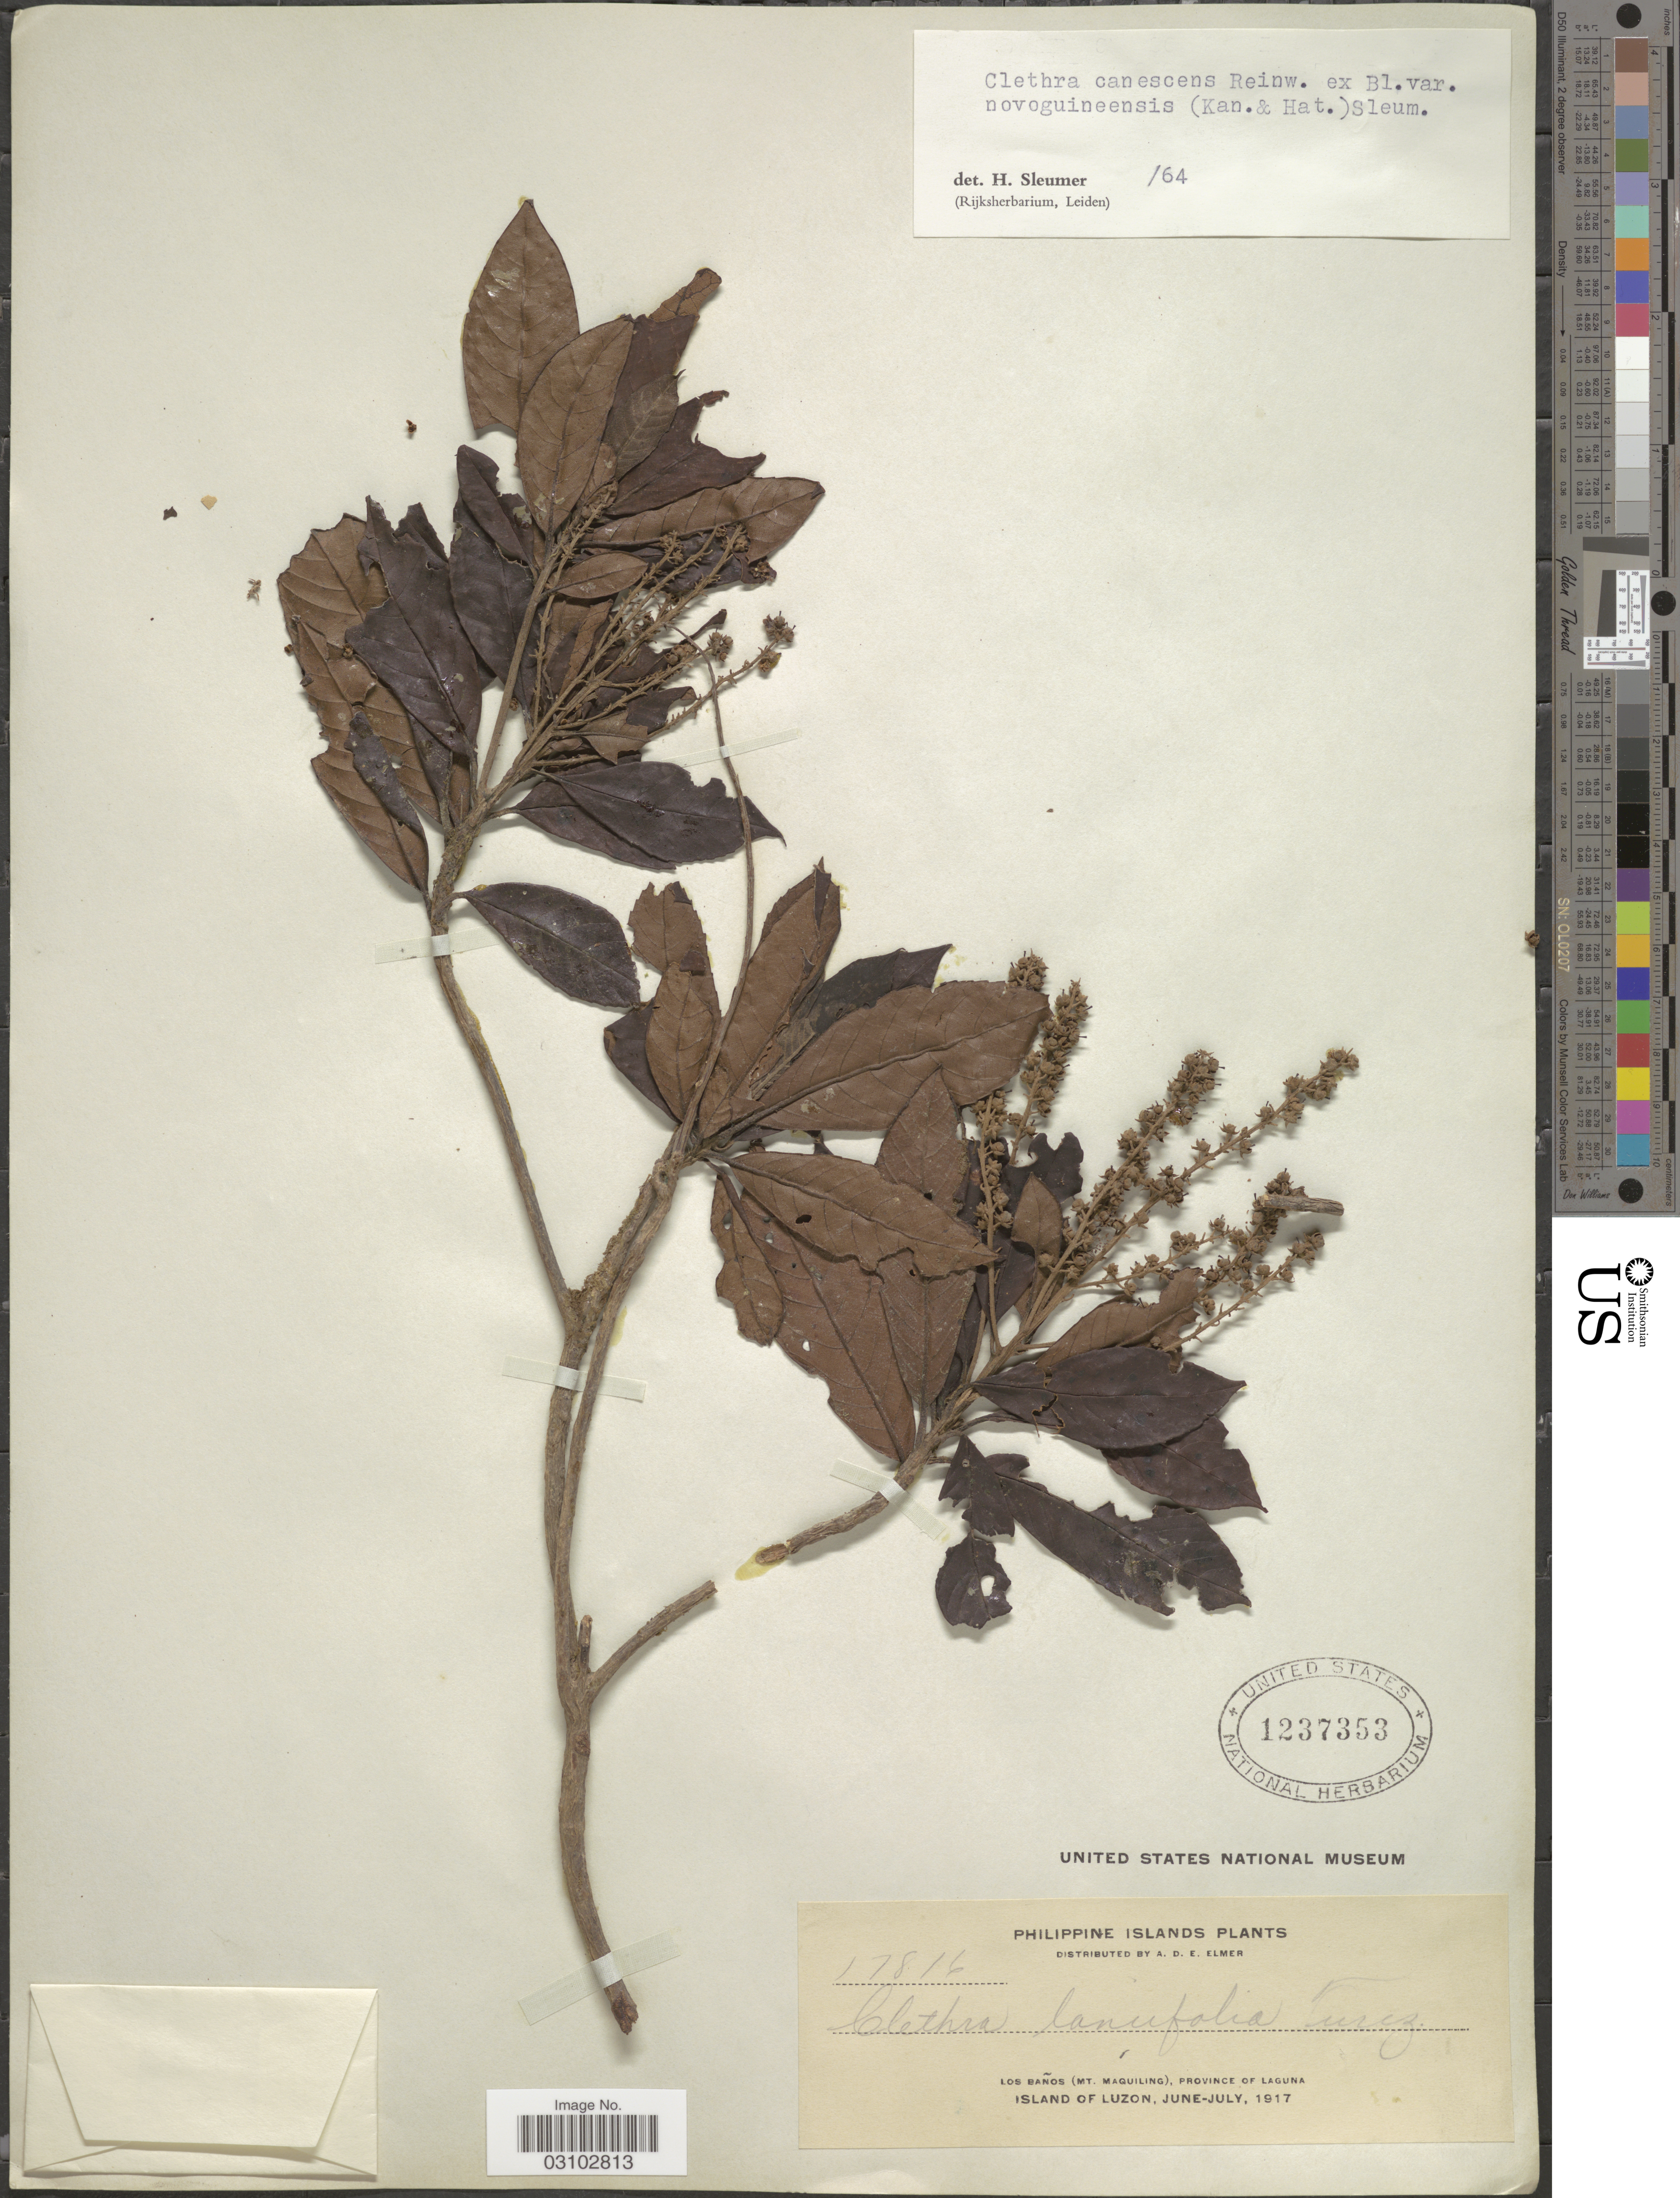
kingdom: Plantae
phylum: Tracheophyta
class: Magnoliopsida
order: Ericales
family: Clethraceae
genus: Clethra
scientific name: Clethra canescens var. novoguineensis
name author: (Kaneh. & Hatus.) Sleumer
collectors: A. D. E. Elmer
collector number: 17816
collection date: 1917-06/1917-07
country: Philippines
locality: Philippine Islands. Los Baños (Mt. Maquiling), Province of Laguna. Island of Luzon.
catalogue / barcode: US 1237353